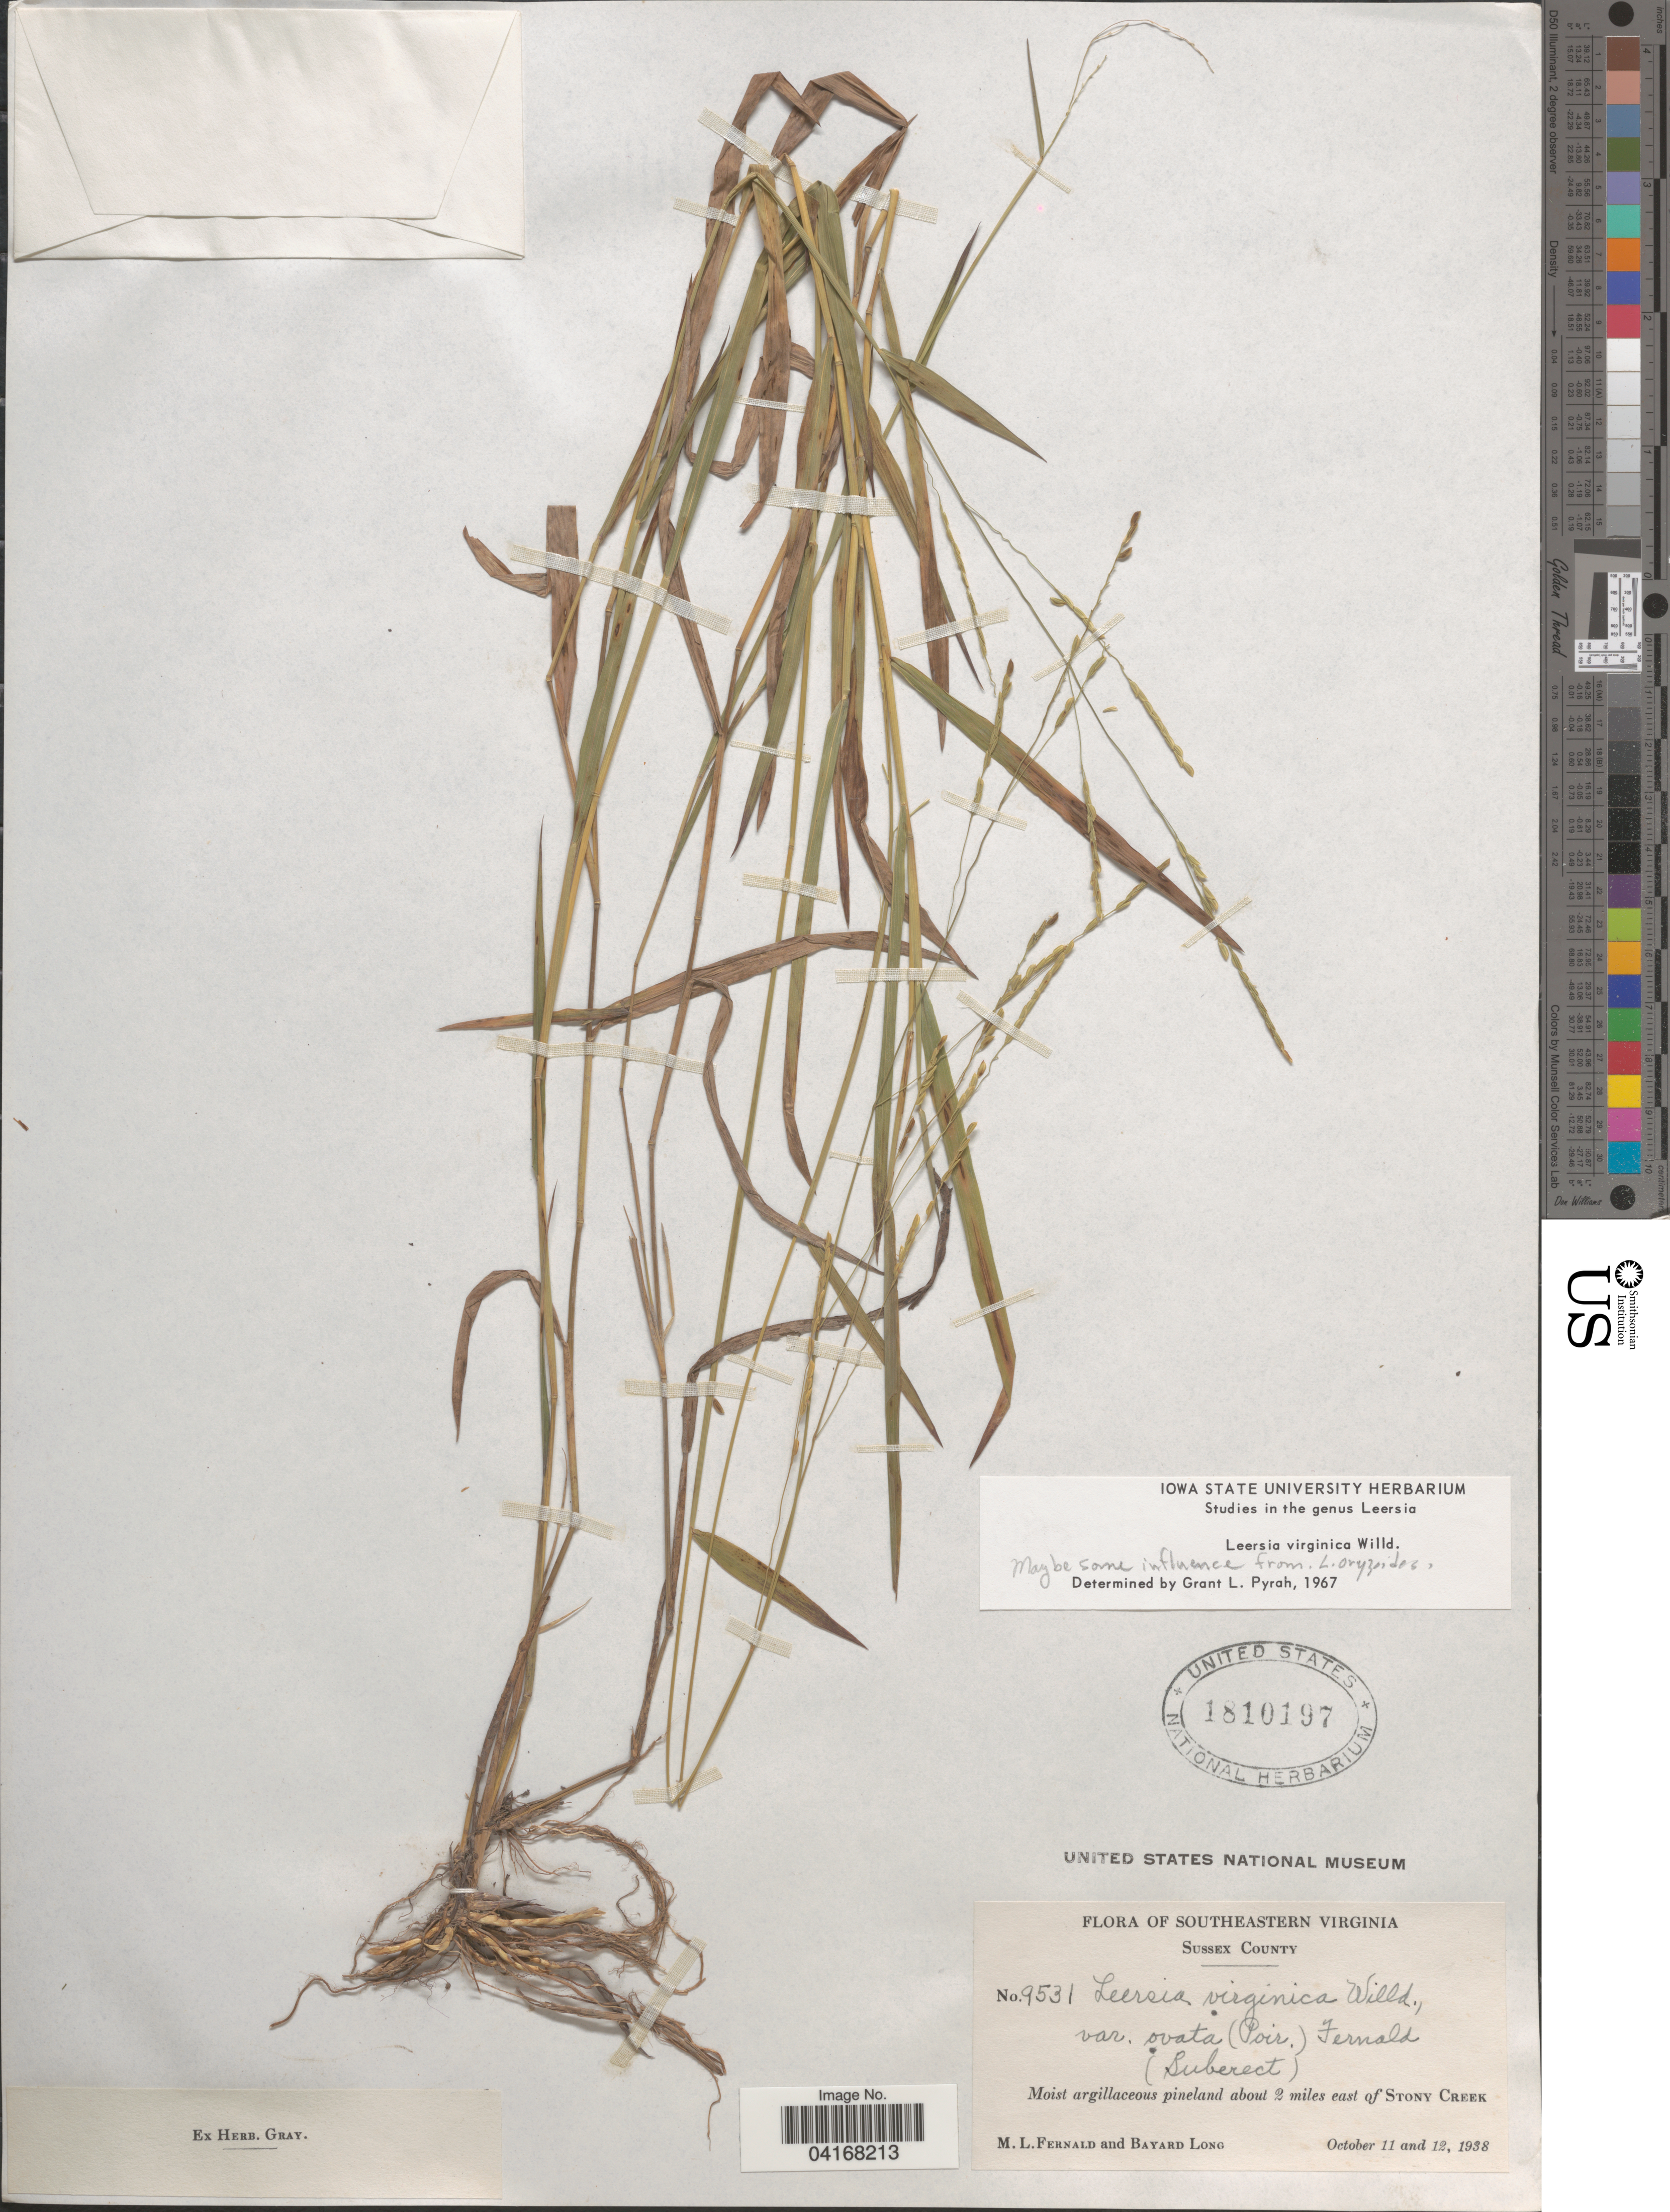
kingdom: Plantae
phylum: Tracheophyta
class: Liliopsida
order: Poales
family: Poaceae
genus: Leersia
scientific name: Leersia virginica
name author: Willd.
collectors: M. L. Fernald & B. Long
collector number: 9531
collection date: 1938-10-11/1938-10-12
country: United States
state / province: Virginia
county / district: Sussex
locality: Southeastern Virginia. Sussex County. Moist argillaceous pineland about 2 miles east of Stony Creek.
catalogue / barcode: US 1810197